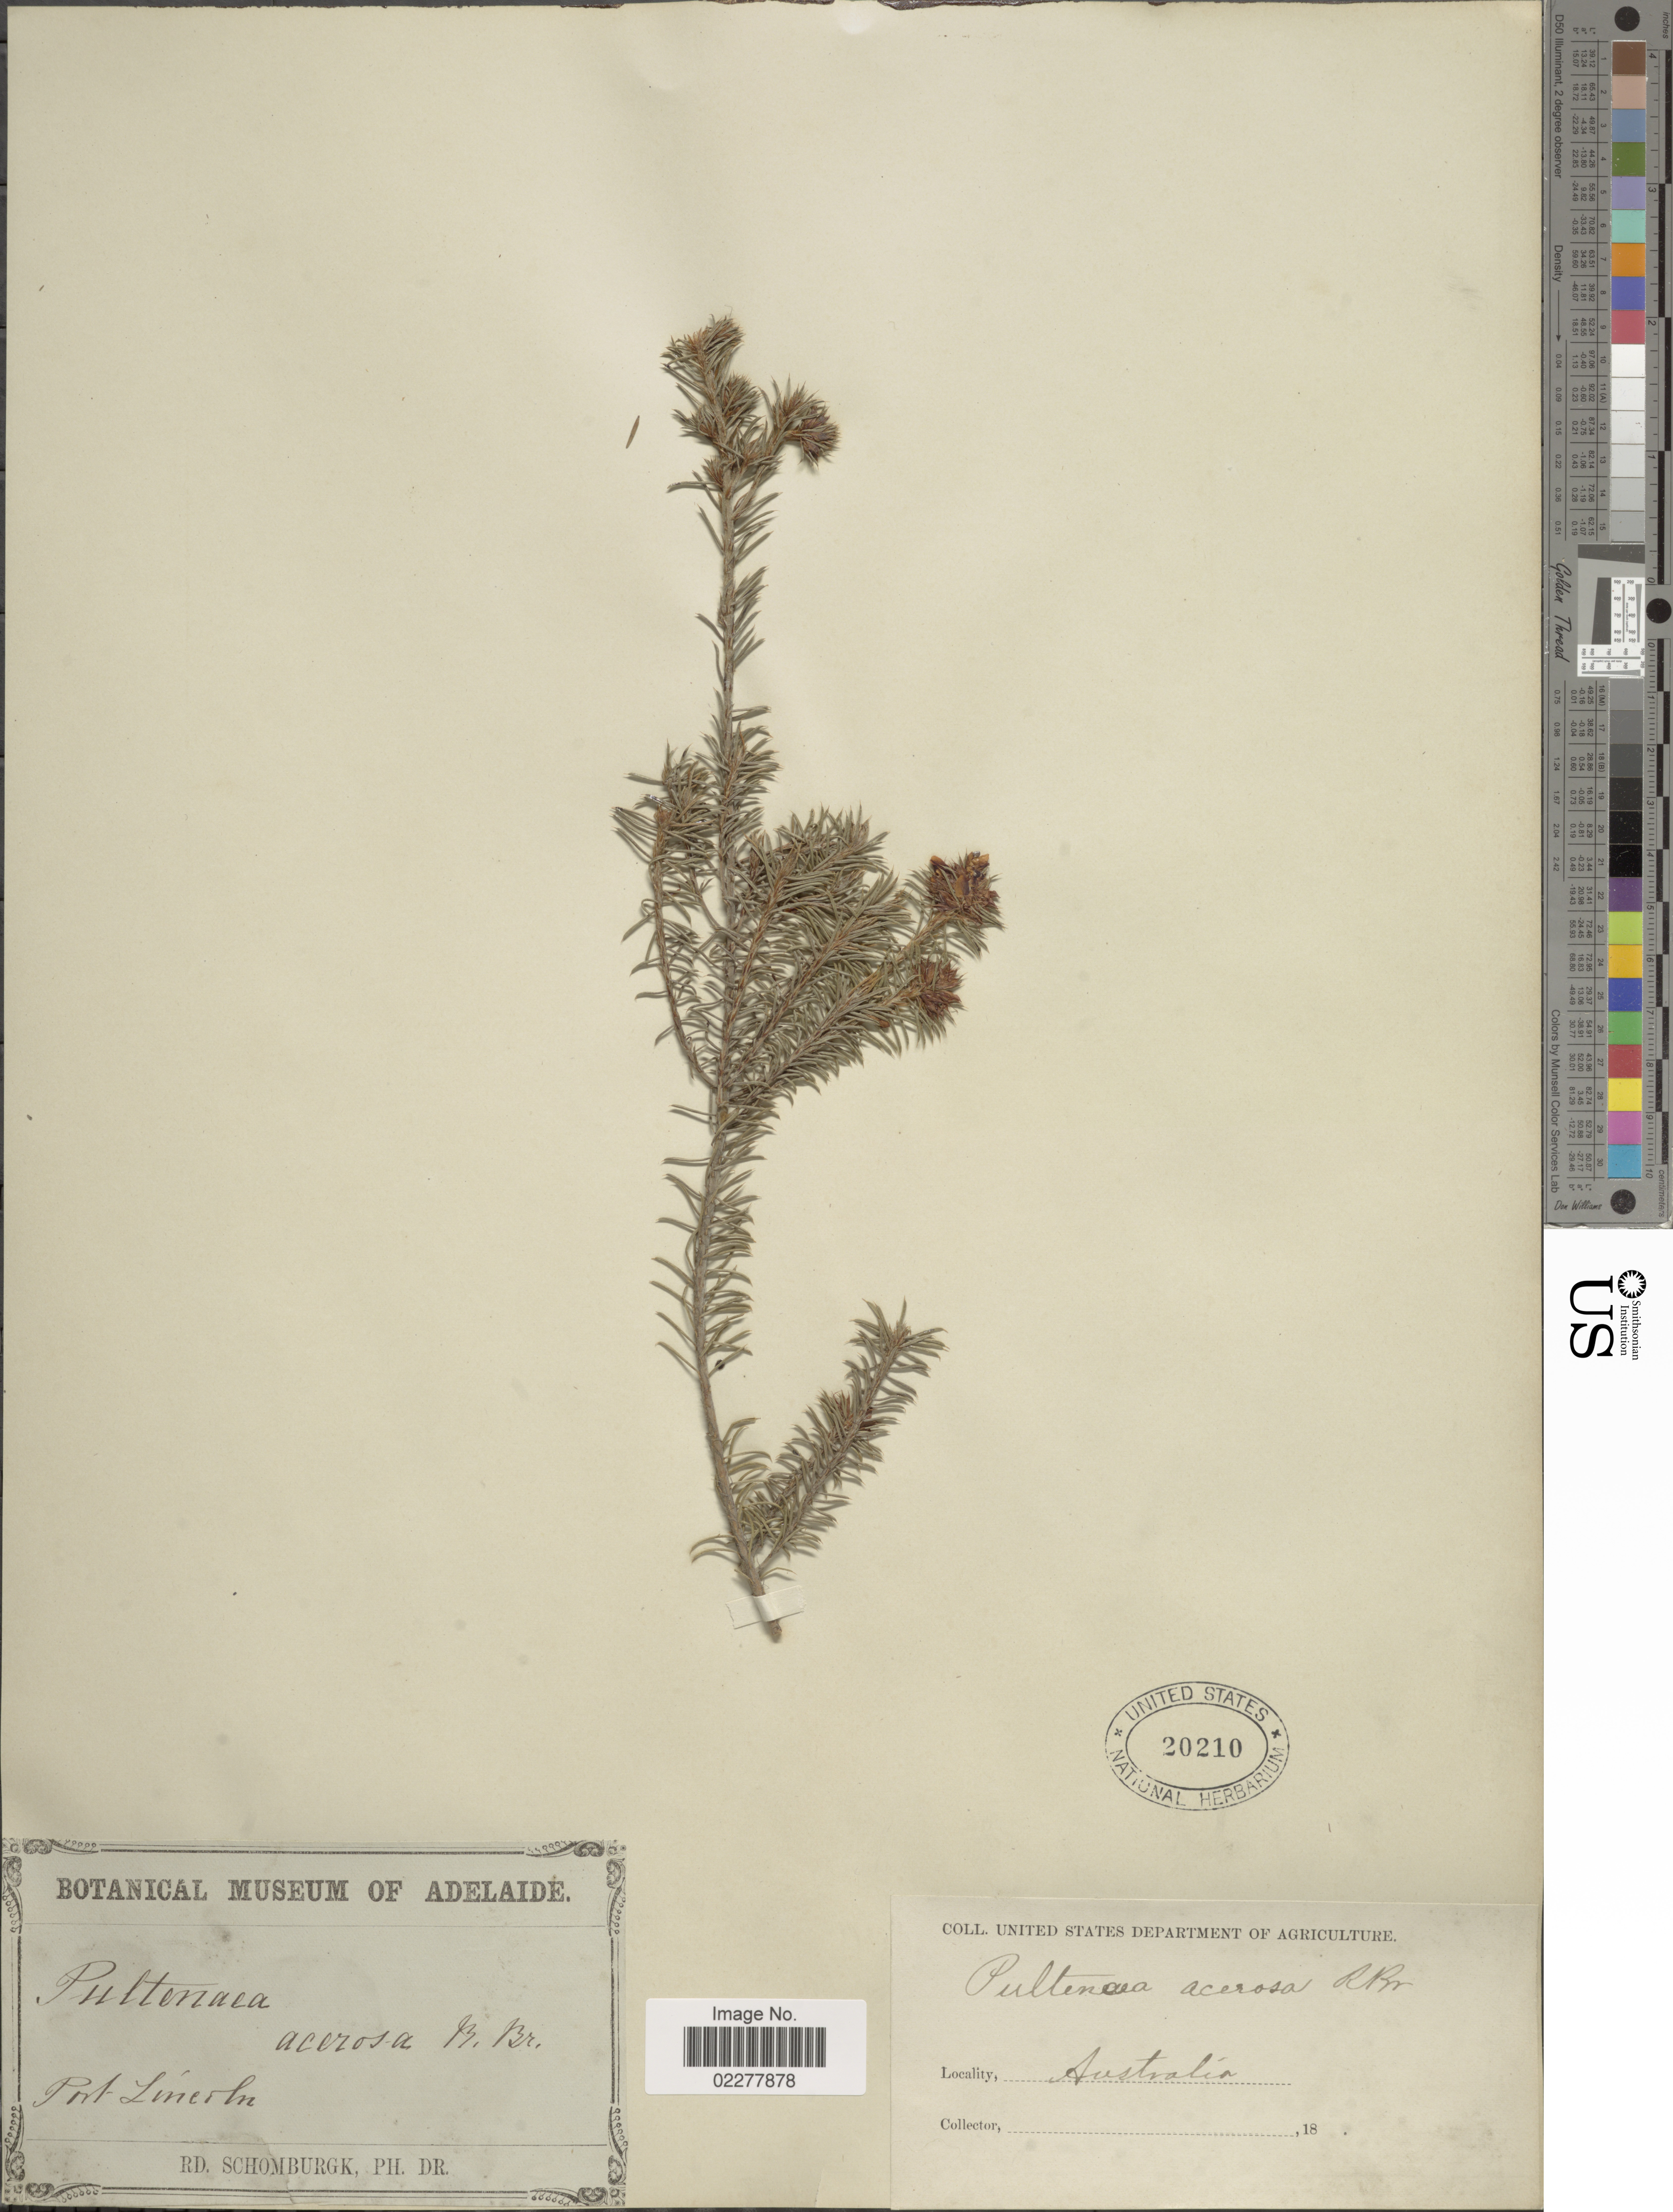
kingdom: Plantae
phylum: Tracheophyta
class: Magnoliopsida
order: Fabales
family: Fabaceae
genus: Pultenaea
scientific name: Pultenaea acerosa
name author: Benth.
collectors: M. R. Schomburgk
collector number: s,n.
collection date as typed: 18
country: Australia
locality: Port Lincoln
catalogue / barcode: US 20210